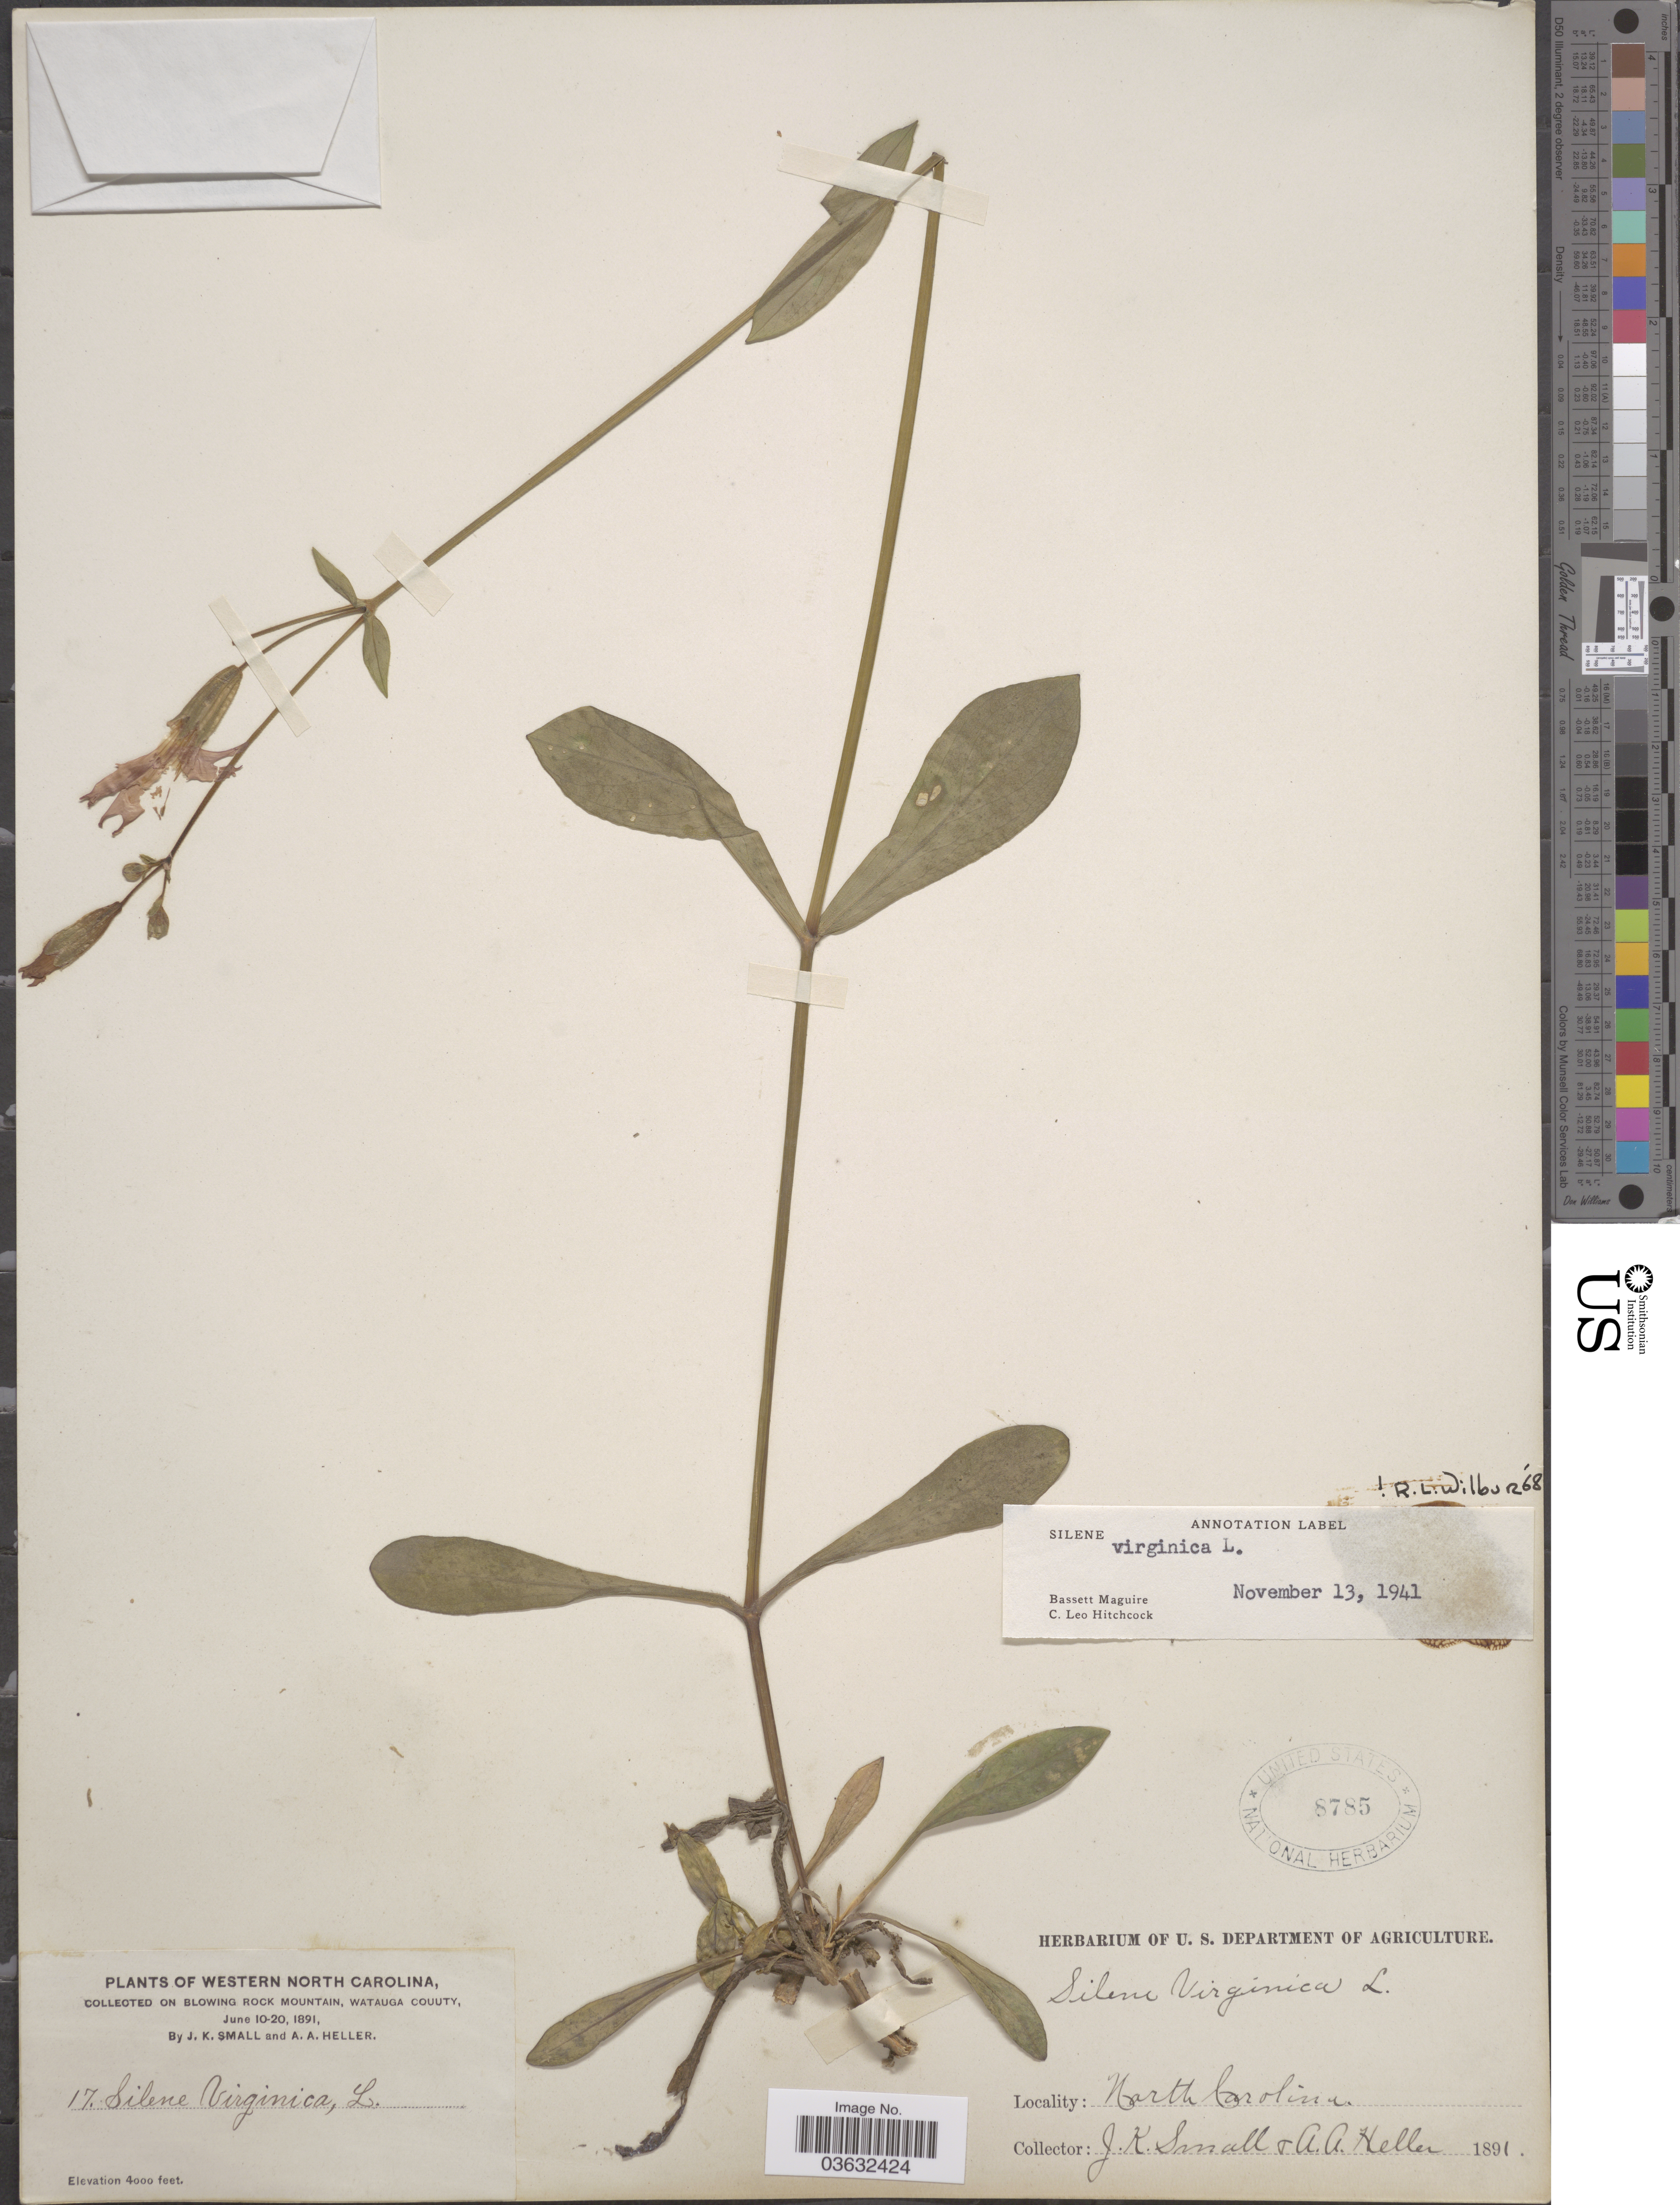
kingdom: Plantae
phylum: Tracheophyta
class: Magnoliopsida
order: Caryophyllales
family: Caryophyllaceae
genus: Silene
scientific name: Silene virginica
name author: L.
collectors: J. K. Small & A. A. Heller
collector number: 17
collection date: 1891-06-10/1891-06-20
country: United States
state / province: North Carolina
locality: Western North Carolina, on Blowing Rock Mountain, Watauga County.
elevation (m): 1219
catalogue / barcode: US 8785